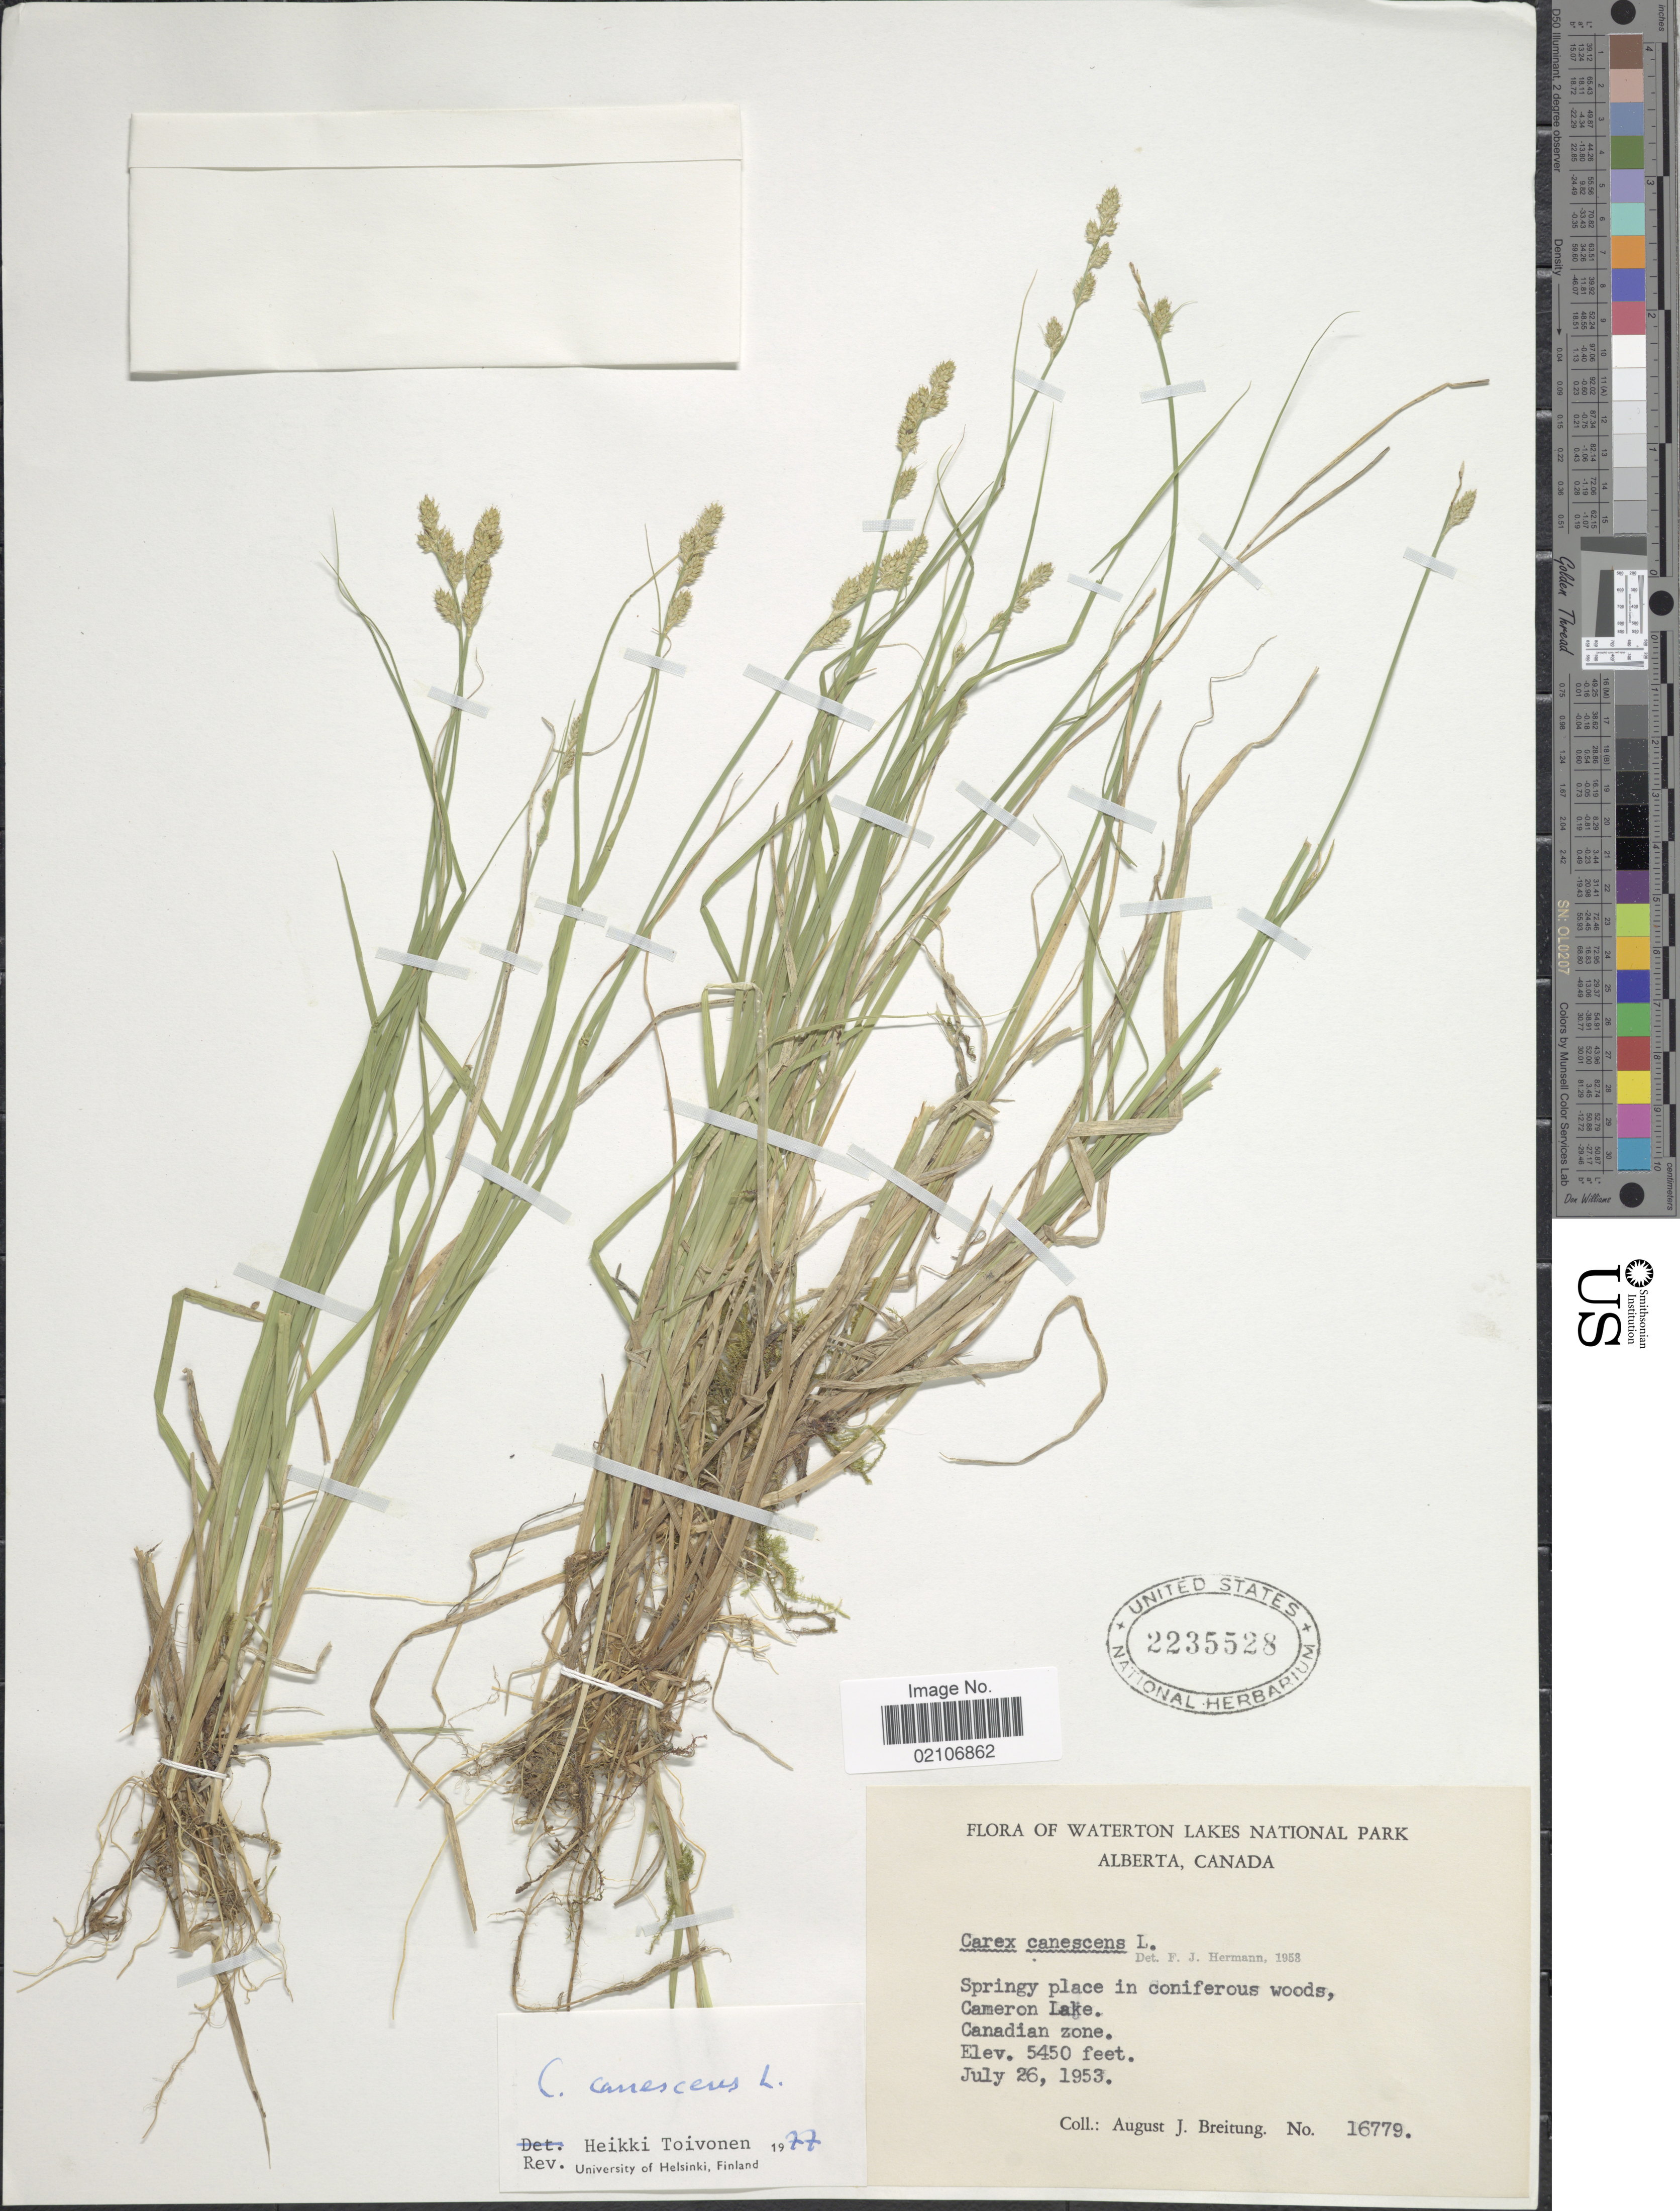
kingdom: Plantae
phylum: Tracheophyta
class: Liliopsida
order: Poales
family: Cyperaceae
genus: Carex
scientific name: Carex canescens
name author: L.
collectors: A. Breitung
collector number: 16779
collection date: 1953-07-26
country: Canada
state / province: Alberta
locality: Wasterton Lakes National Park. Alberta, Canada. Cameron Lake, Canadian zone.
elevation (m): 1661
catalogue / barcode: US 2235528